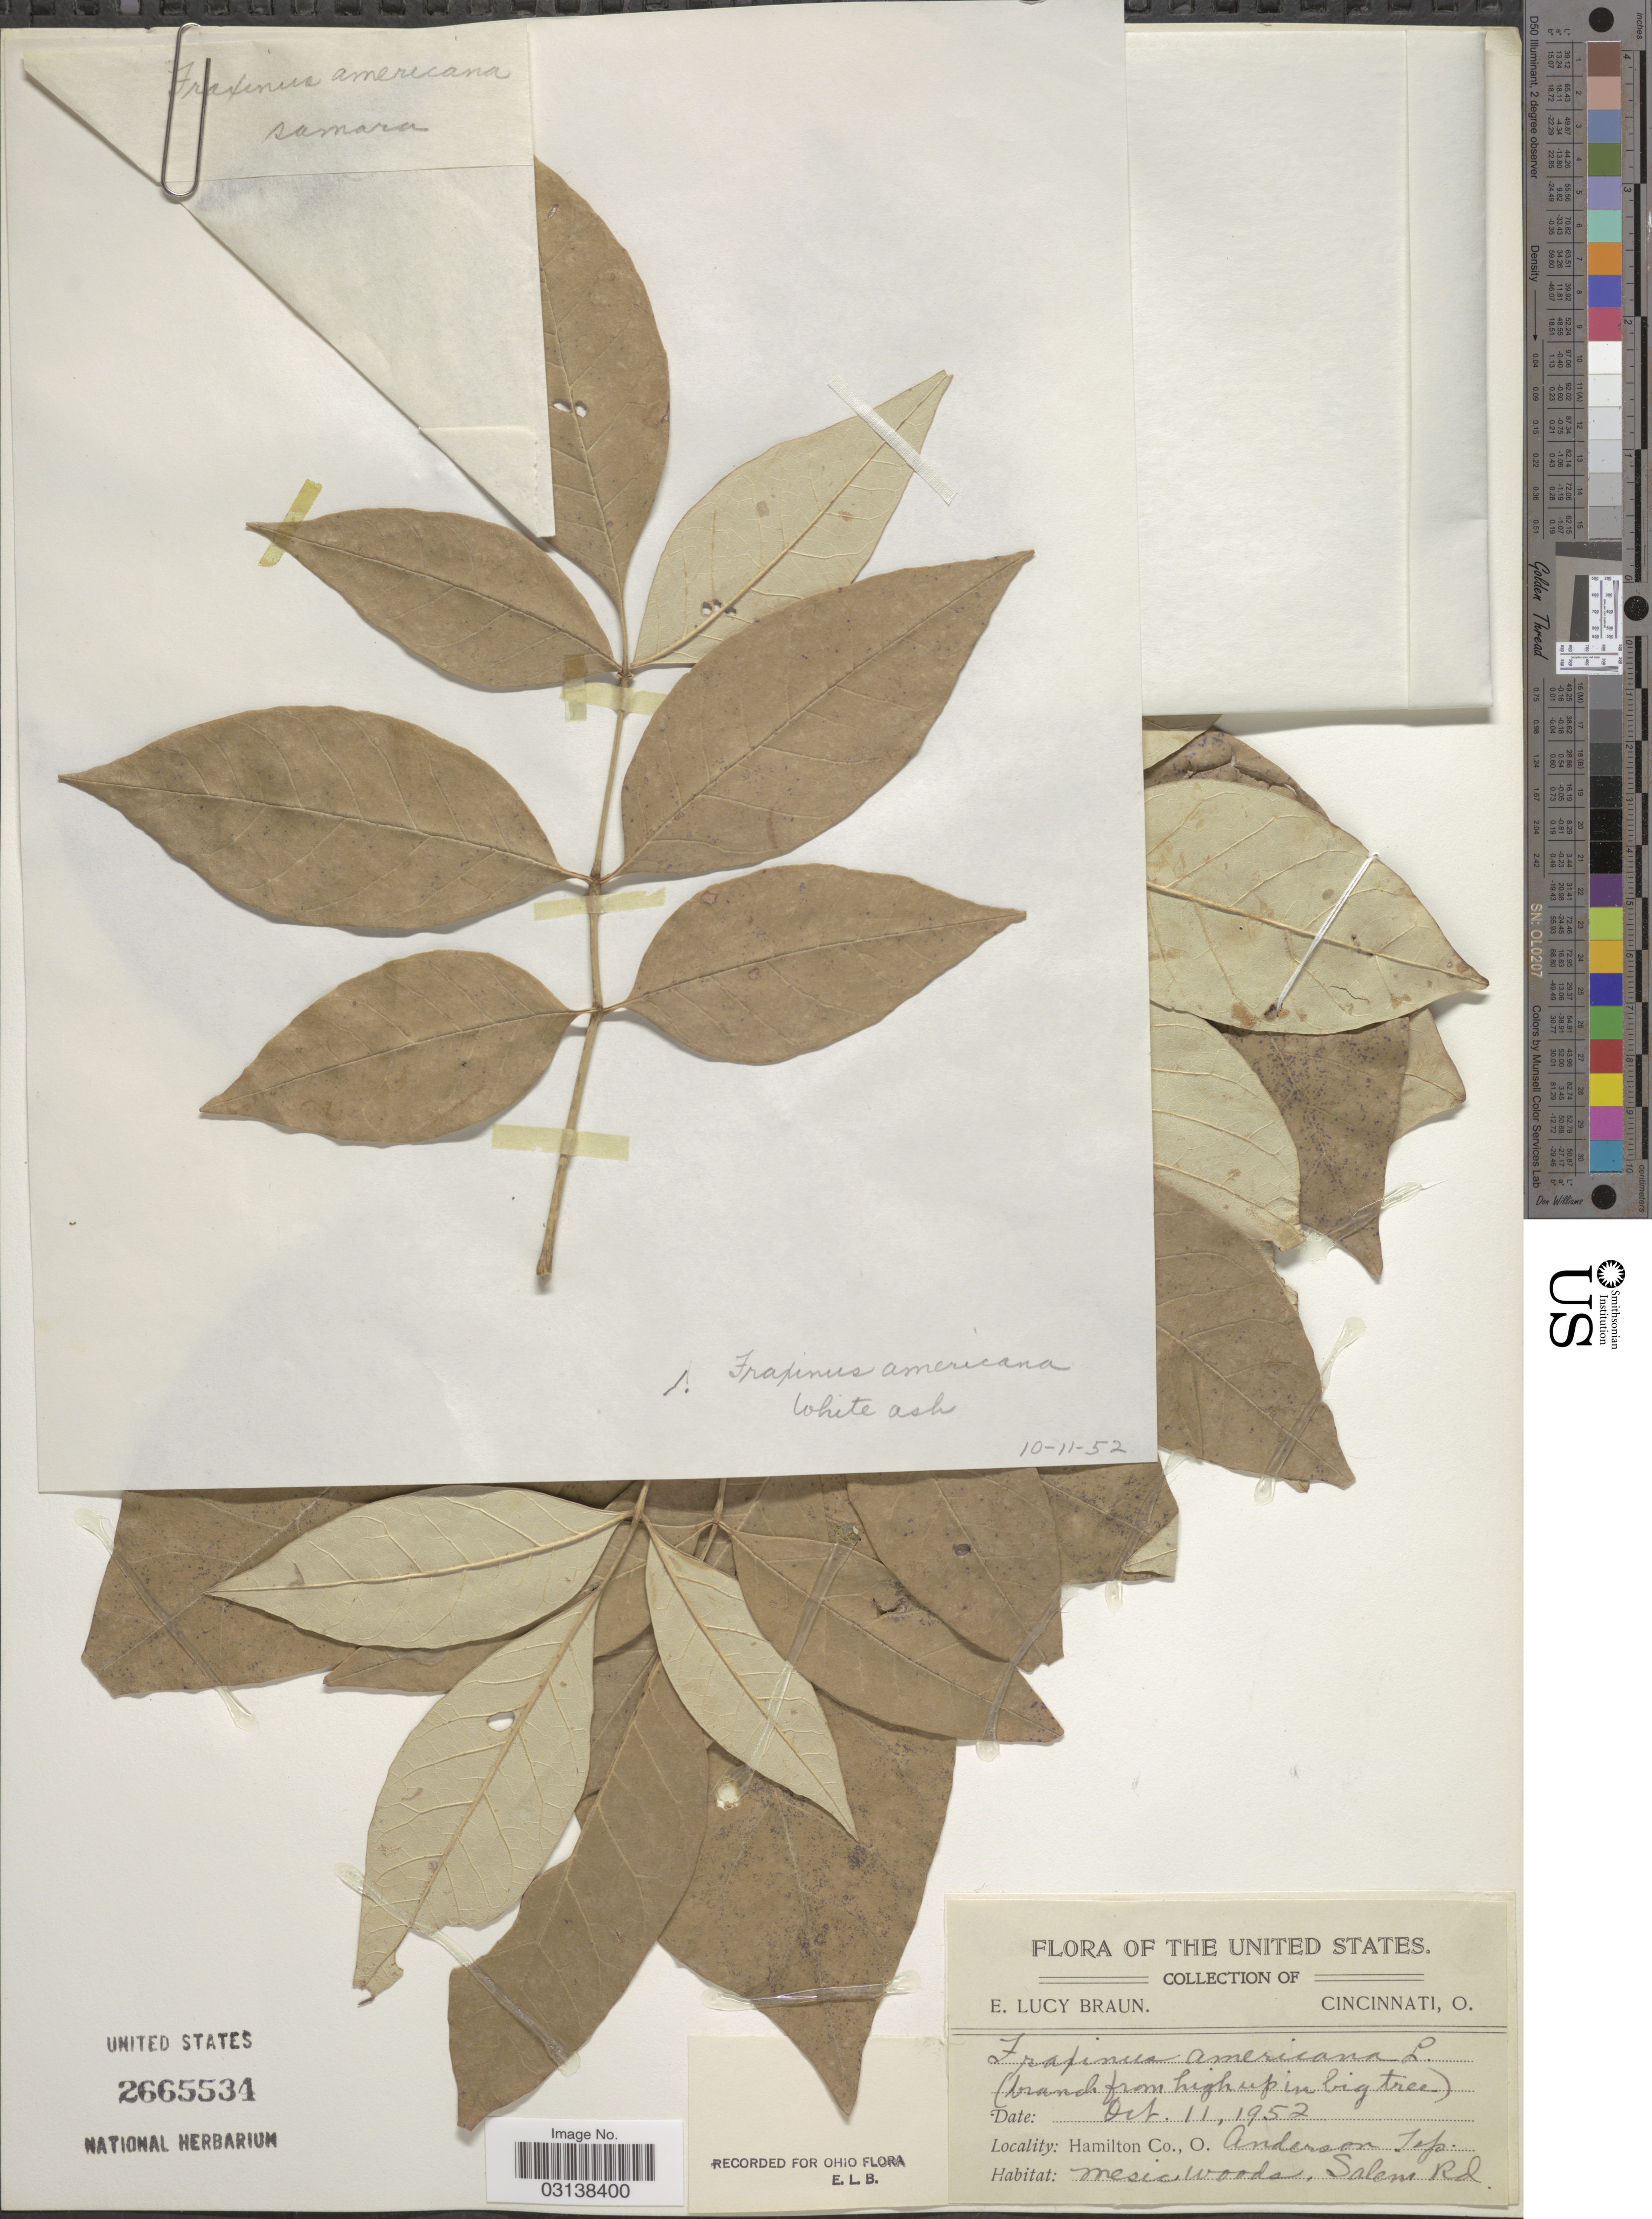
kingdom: Plantae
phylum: Tracheophyta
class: Magnoliopsida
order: Lamiales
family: Oleaceae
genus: Fraxinus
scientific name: Fraxinus americana var. biltmoreana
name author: (Beadle) J.W. Wright ex Fernald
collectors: E. L. Braun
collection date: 1952-10-11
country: United States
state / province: Ohio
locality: Hamilton Co., O. Anderson Tsp. Salem Rd.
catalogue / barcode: US 2665534